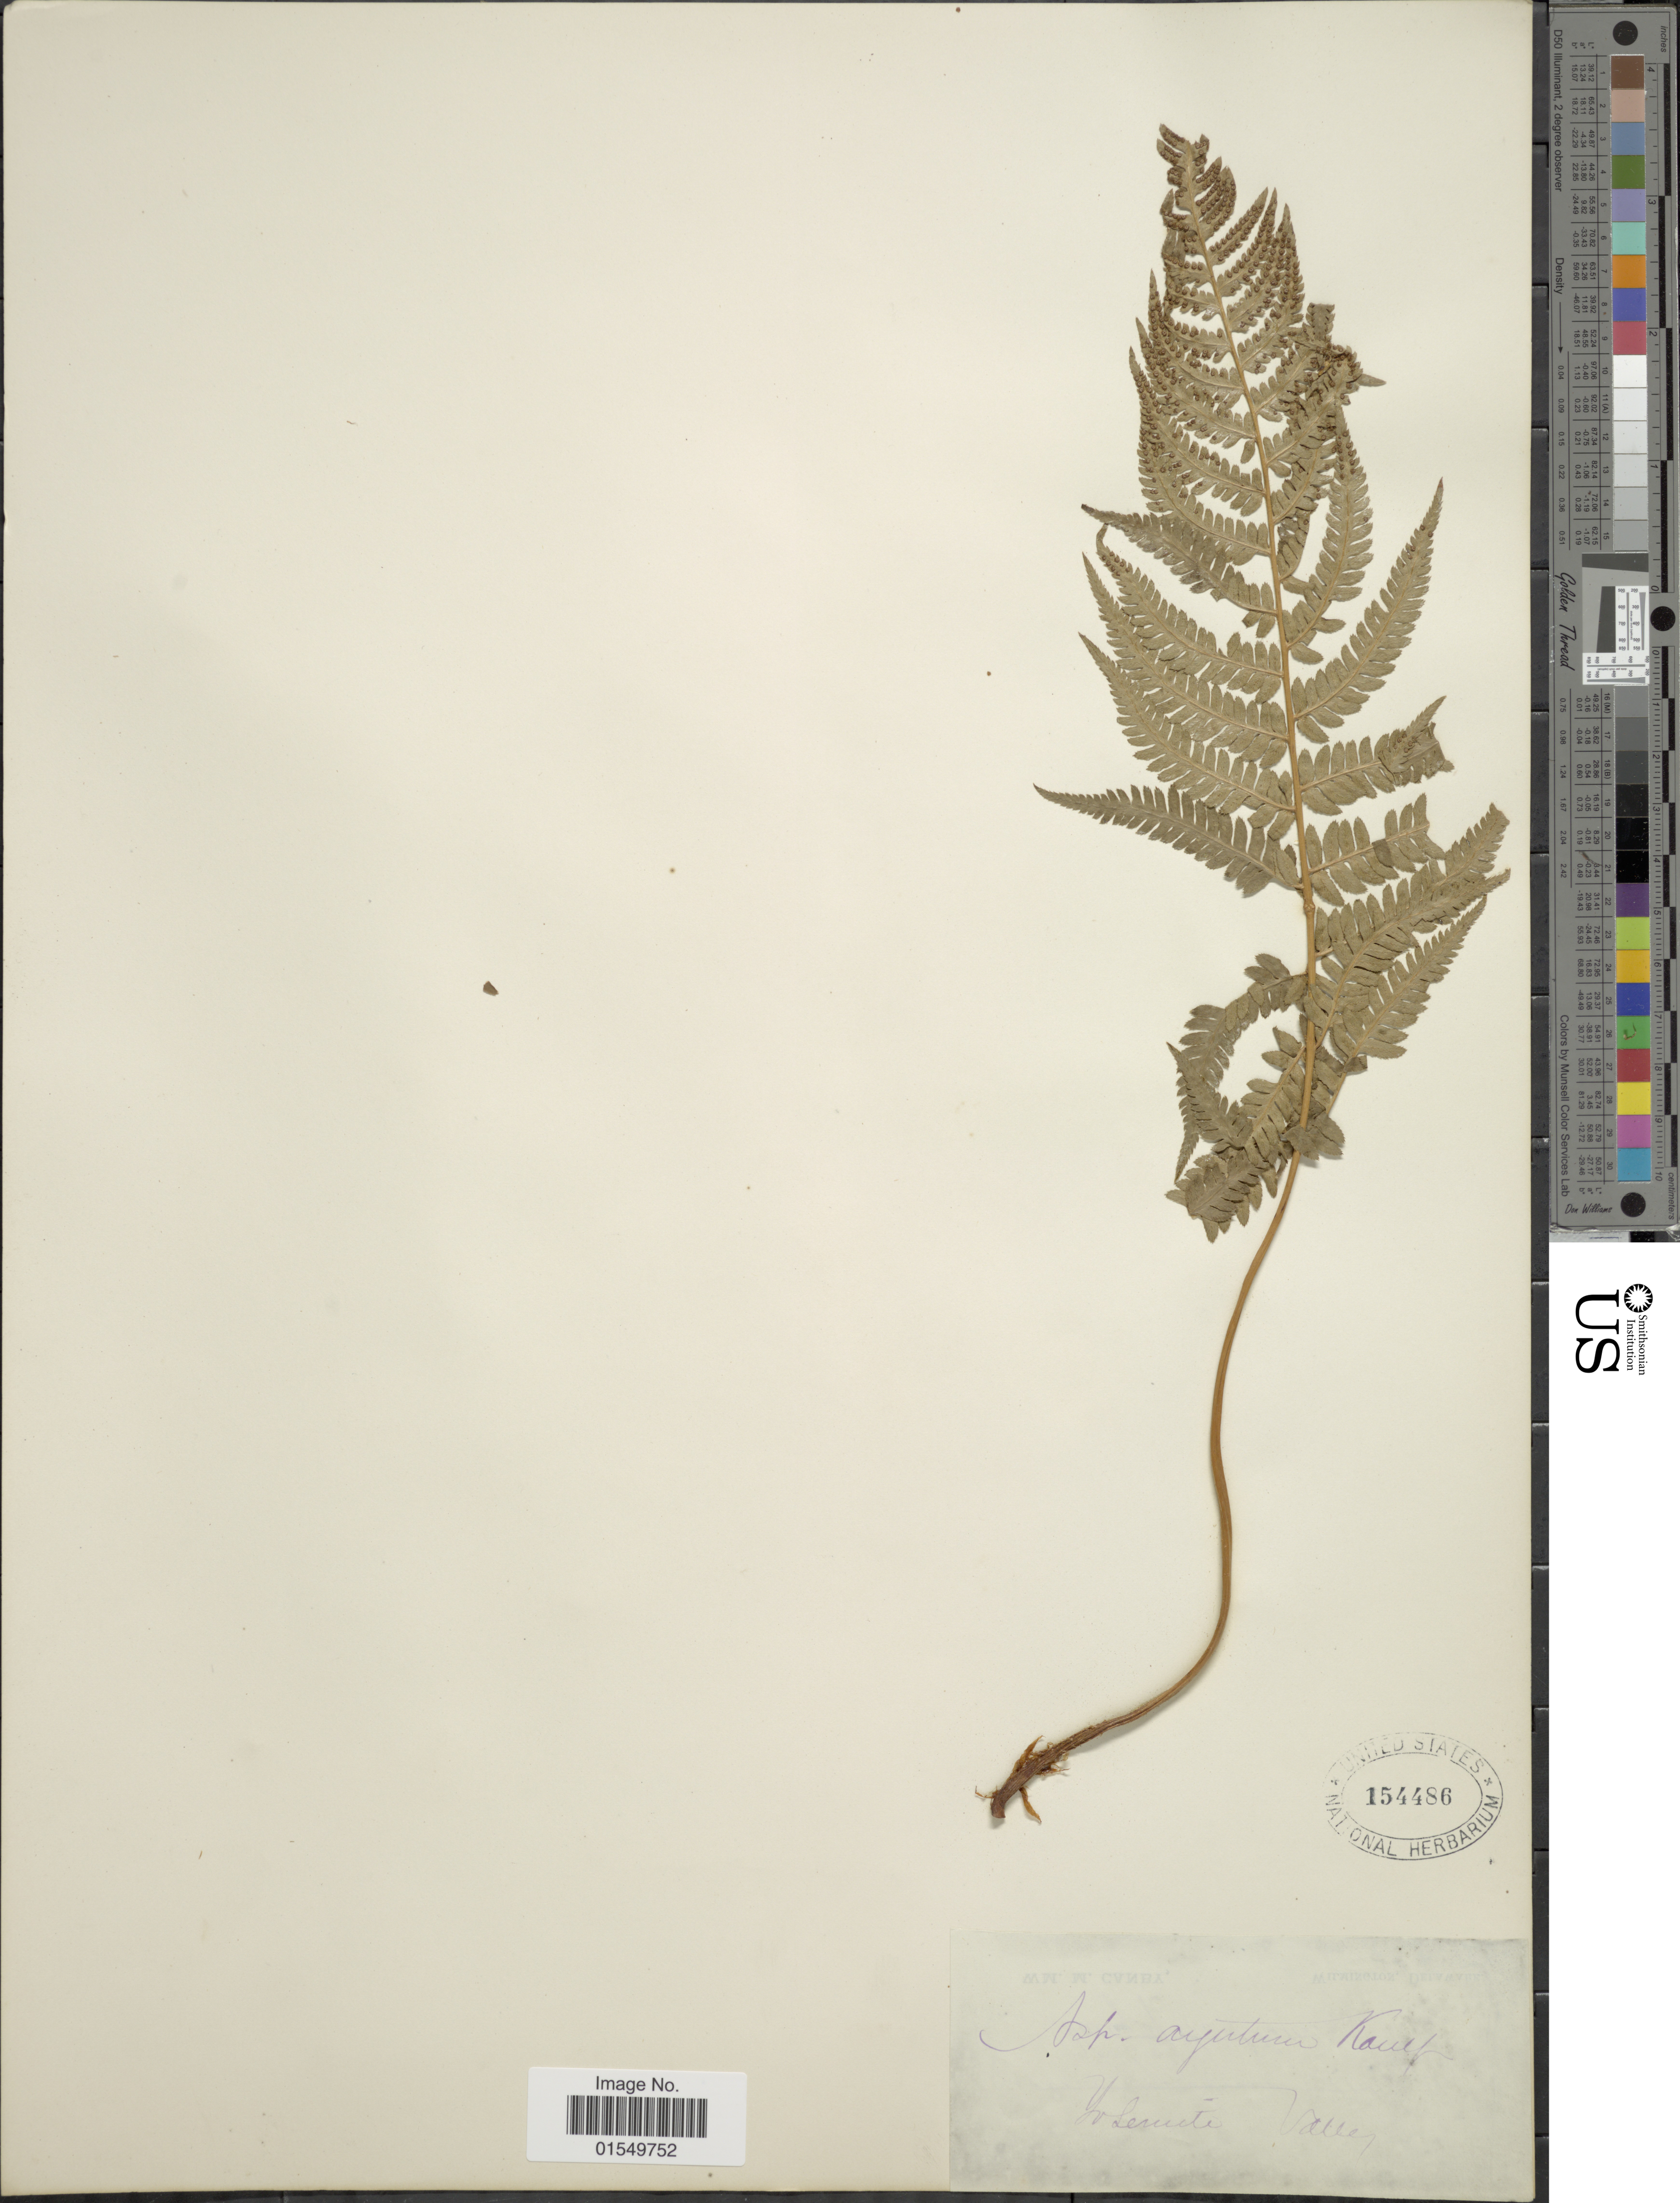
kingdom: Plantae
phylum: Tracheophyta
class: Polypodiopsida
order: Polypodiales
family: Dryopteridaceae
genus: Dryopteris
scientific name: Dryopteris arguta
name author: (Kaulf.) Maxon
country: United States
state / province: California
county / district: Mariposa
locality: Yosemite Valley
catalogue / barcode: US 154486